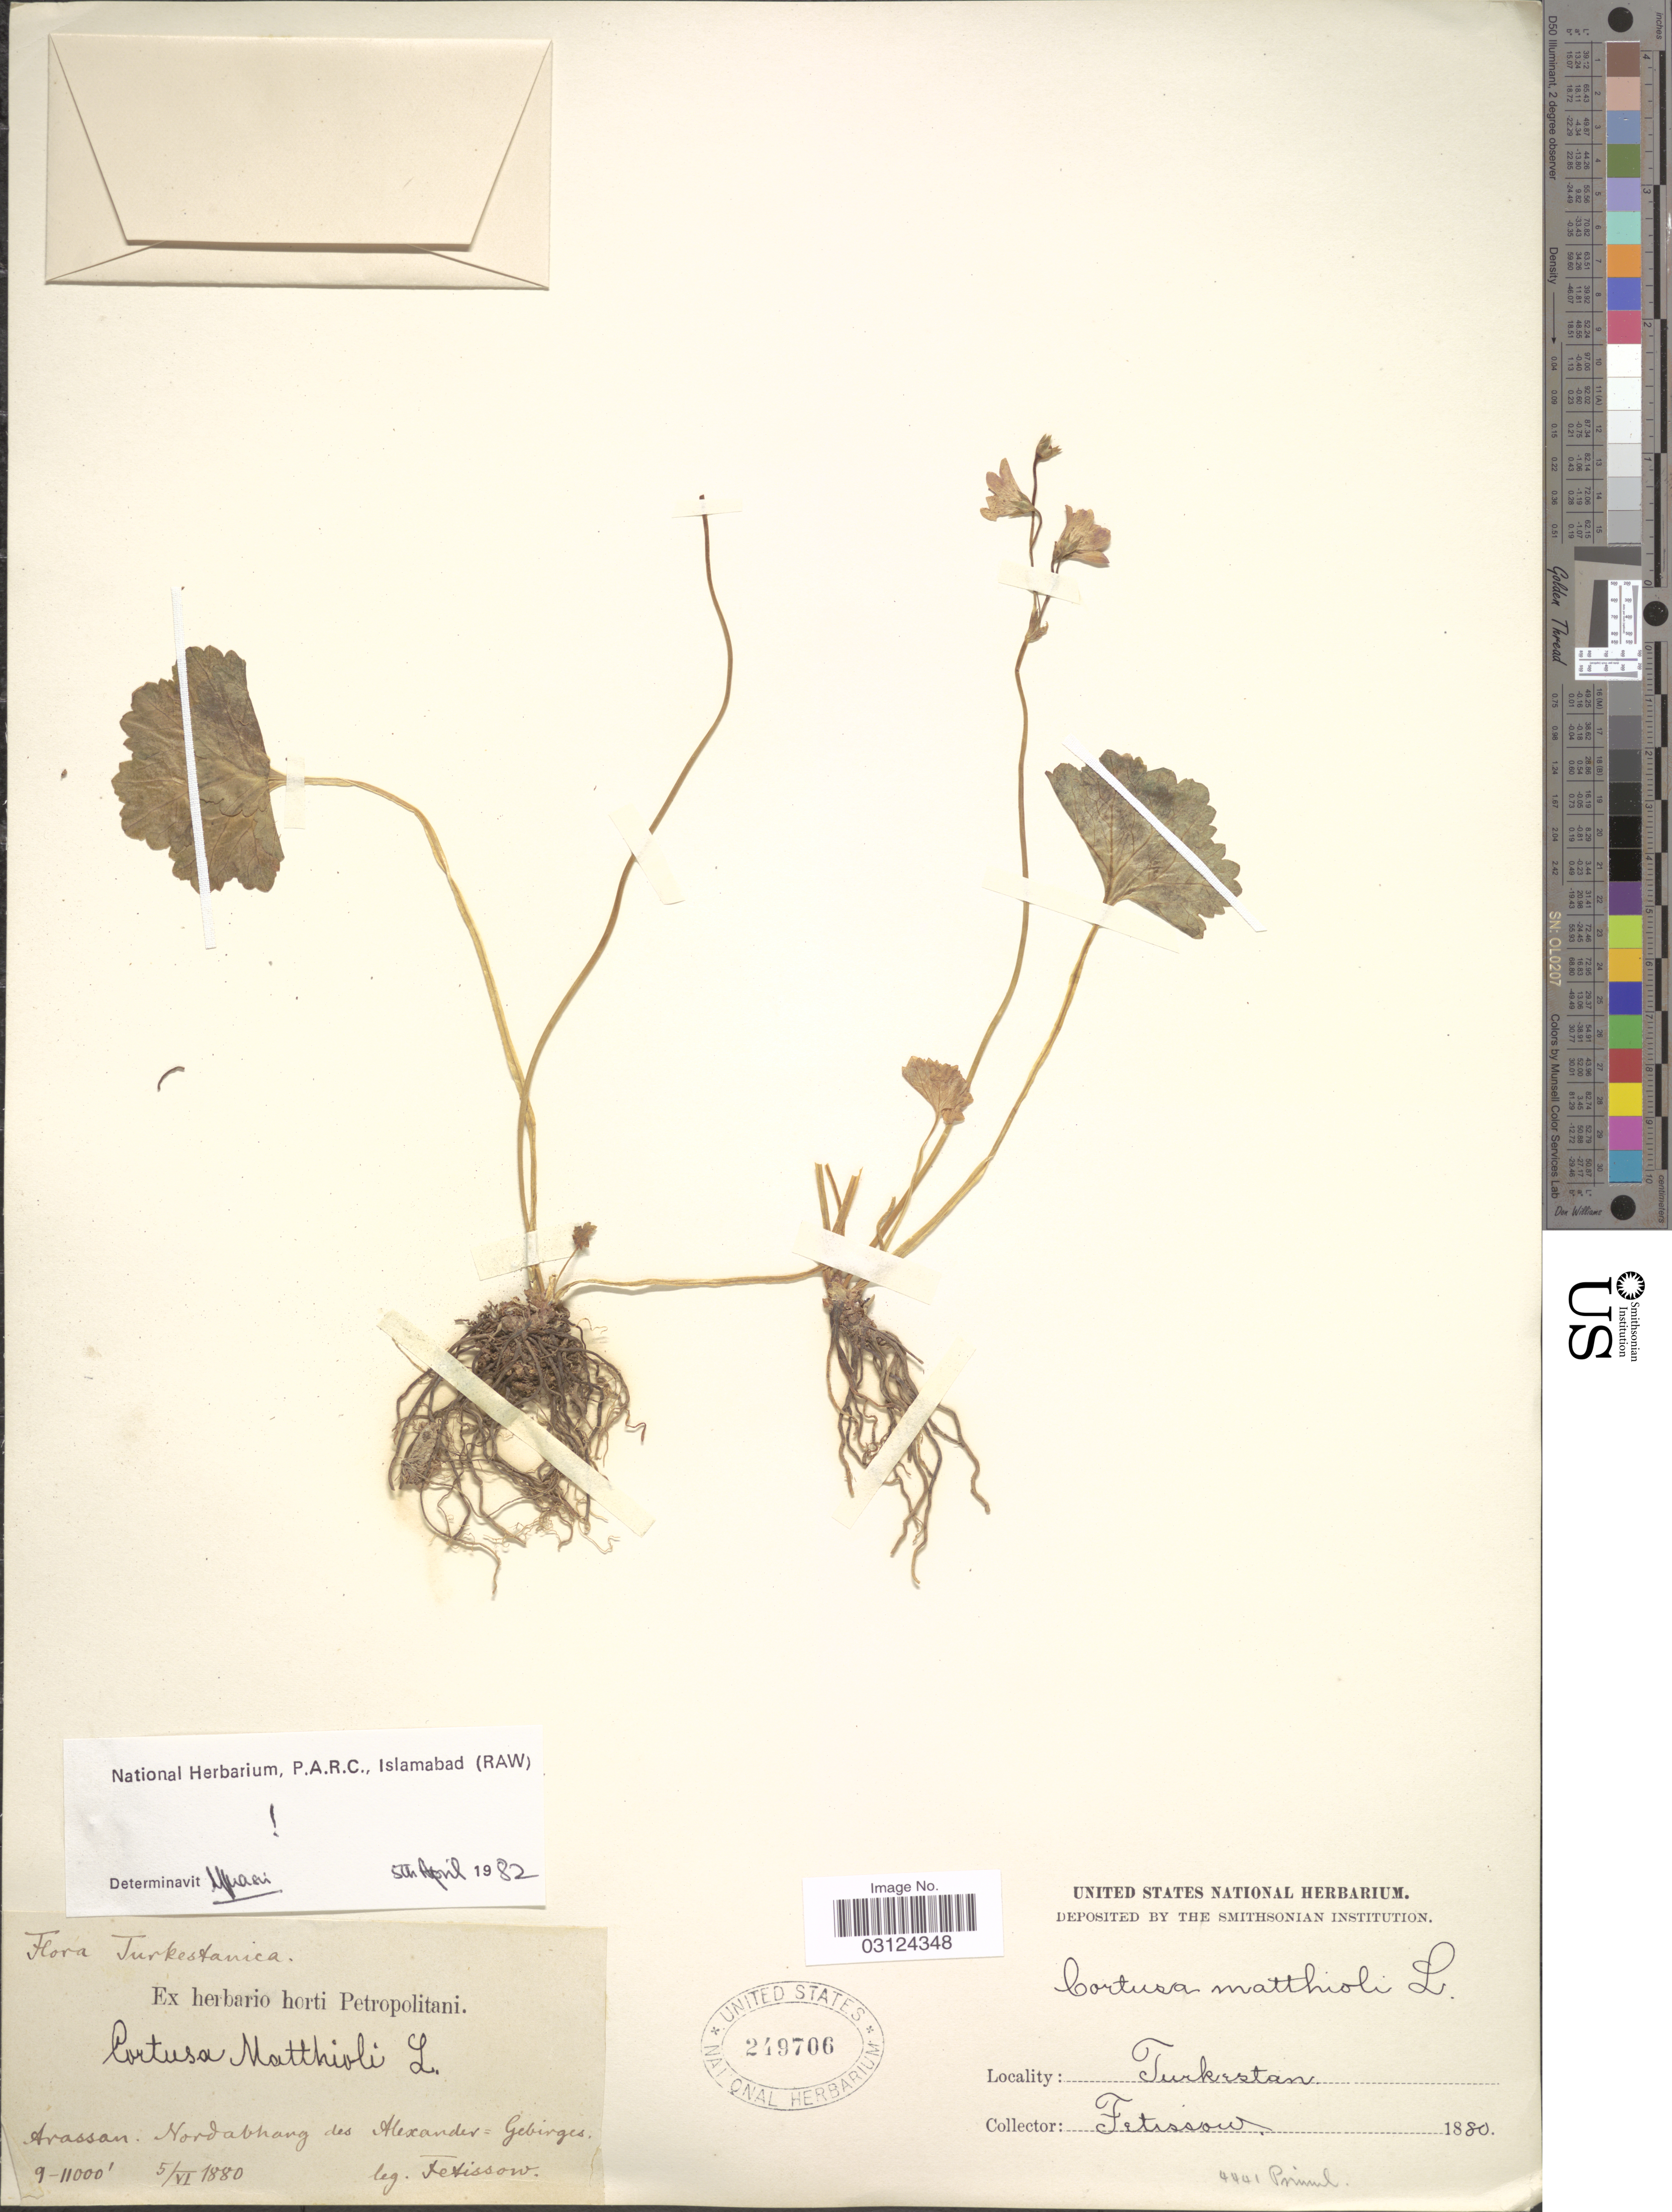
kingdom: Plantae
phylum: Tracheophyta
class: Magnoliopsida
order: Ericales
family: Primulaceae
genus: Cortusa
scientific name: Cortusa matthioli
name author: L.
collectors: -. Fetissow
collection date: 1880-06-05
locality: Arassan. Nordabhang des Alexander = Gebirges. Turkestan.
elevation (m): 2743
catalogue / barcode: US 249706